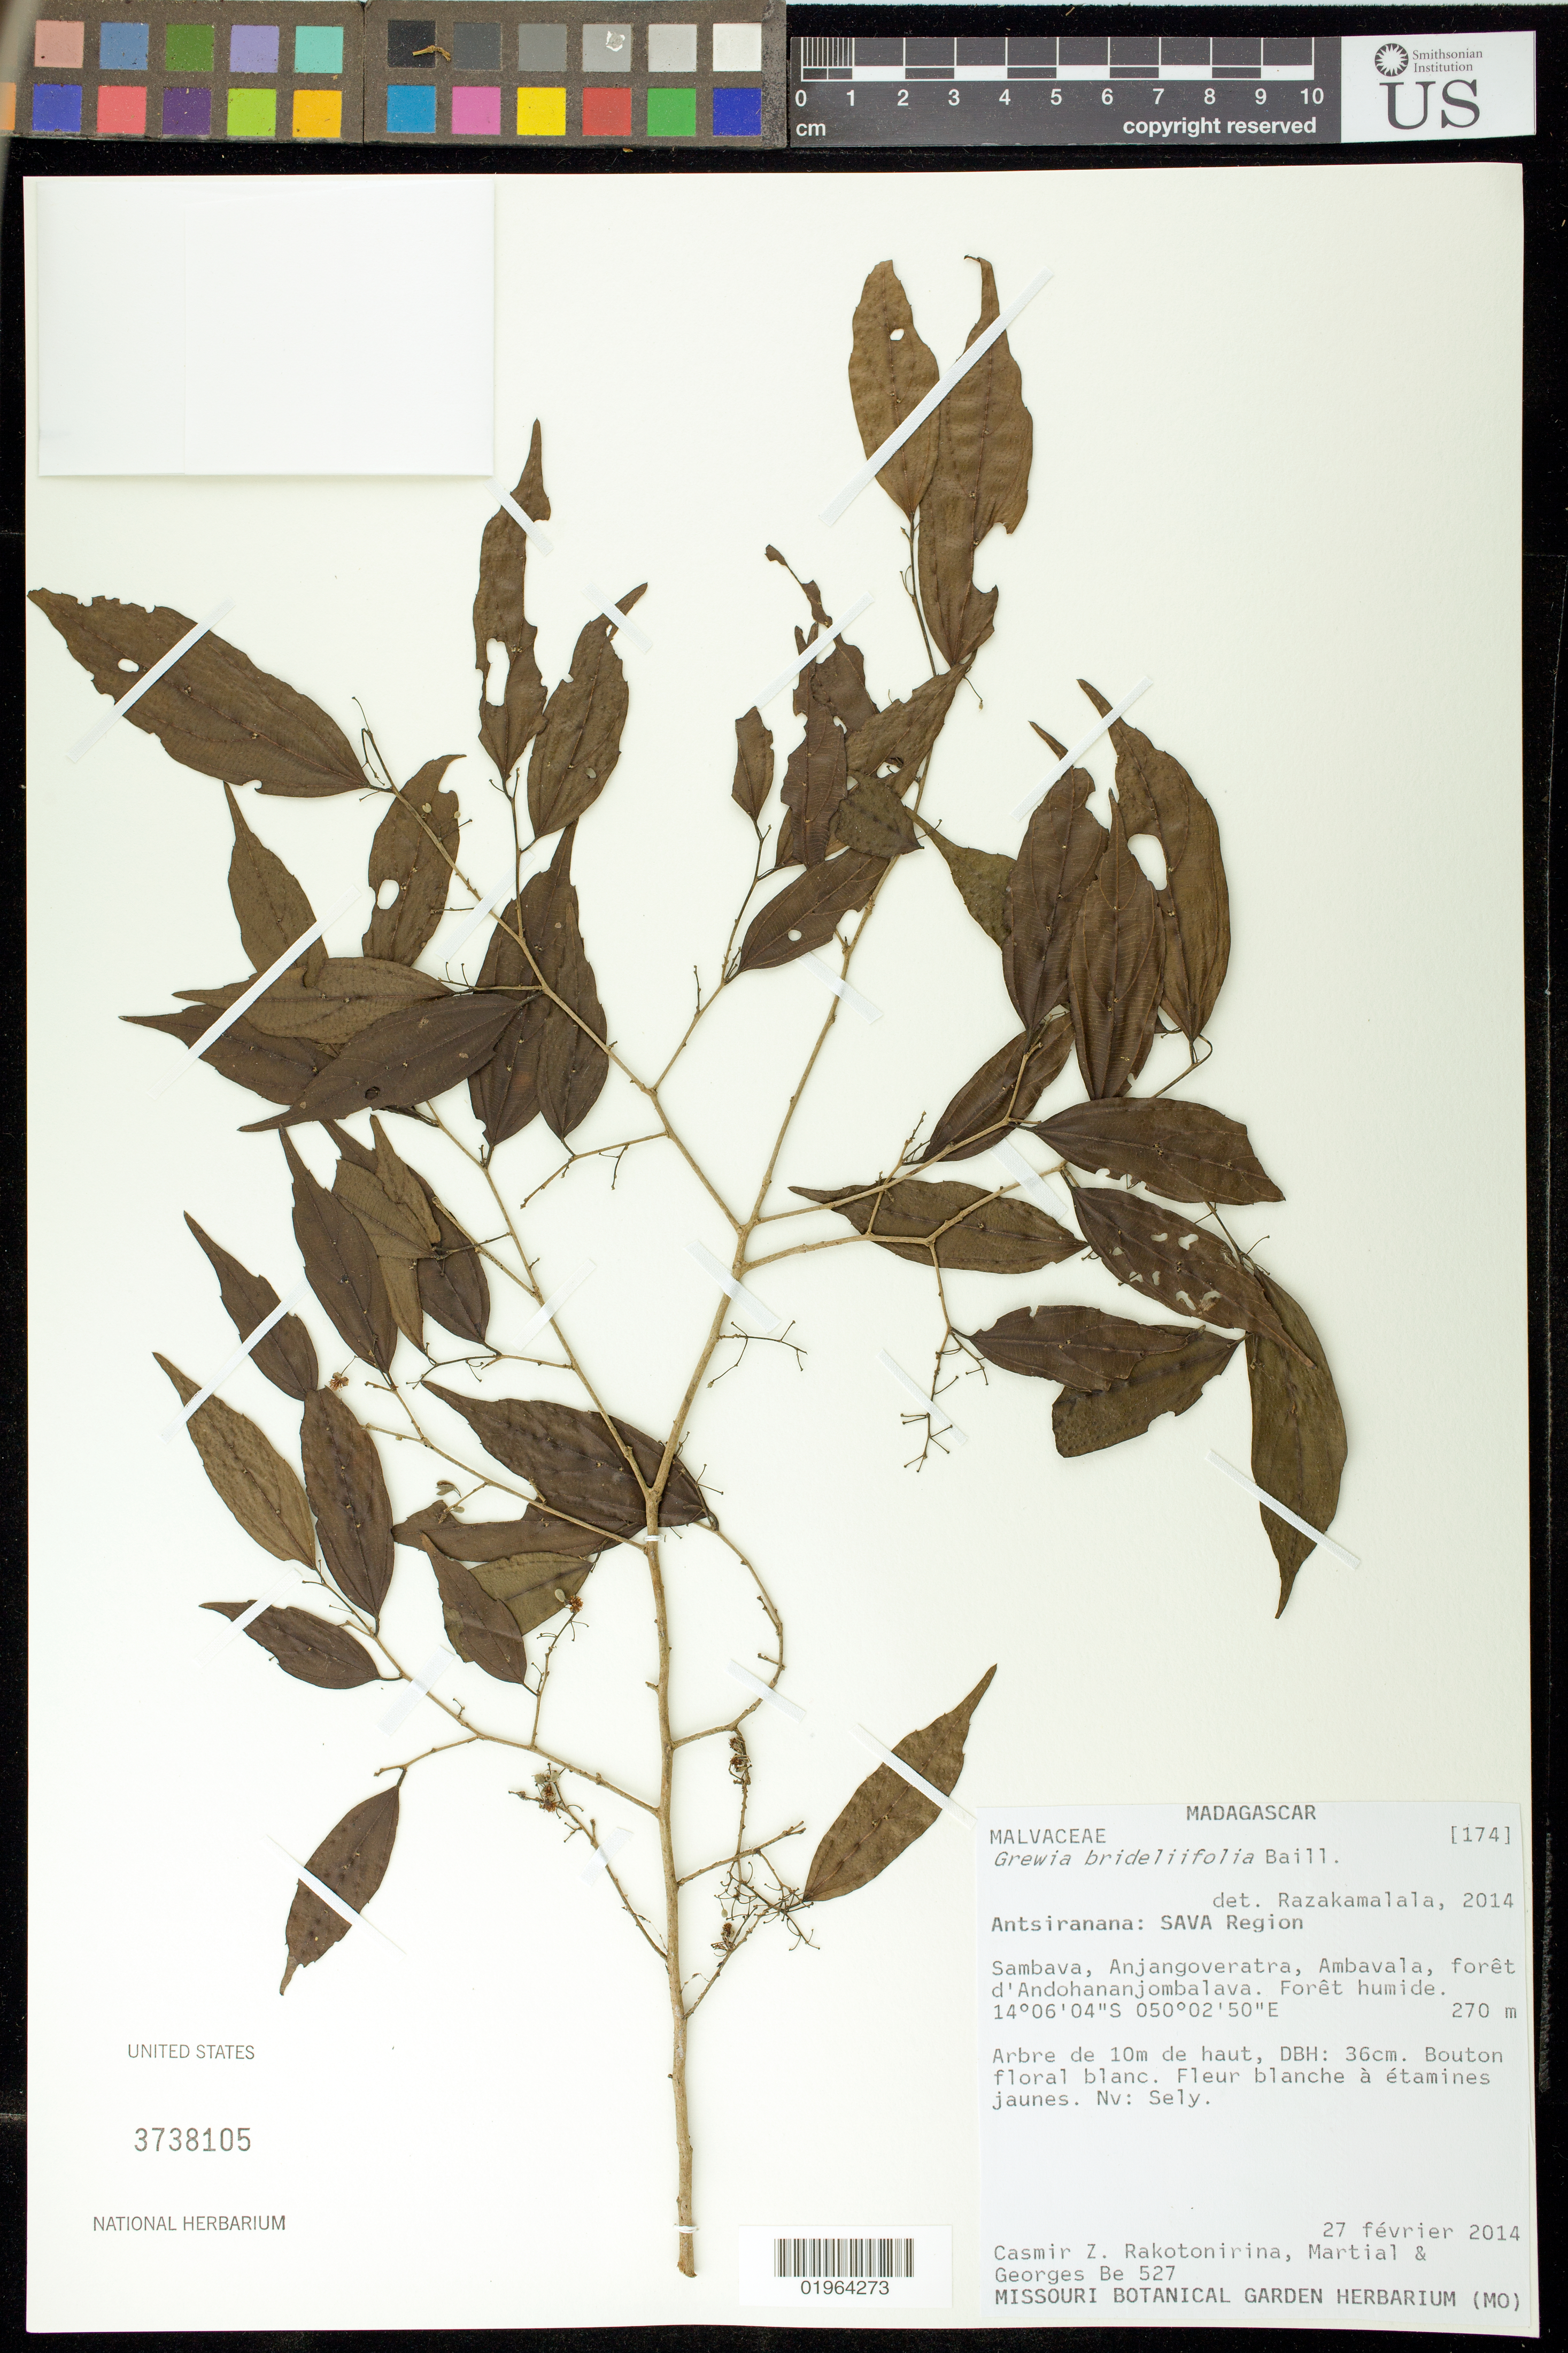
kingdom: Plantae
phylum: Tracheophyta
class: Magnoliopsida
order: Malvales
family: Malvaceae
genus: Grewia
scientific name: Grewia brideliifolia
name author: Baill.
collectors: C. Rakotonirina, Martial & G. Be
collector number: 527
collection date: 2014-02-27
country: Madagascar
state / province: Sava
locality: Sambava, Anjangoveratra, Ambavala, forêt d'Andohananjombalava.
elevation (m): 270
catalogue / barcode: US 3738105